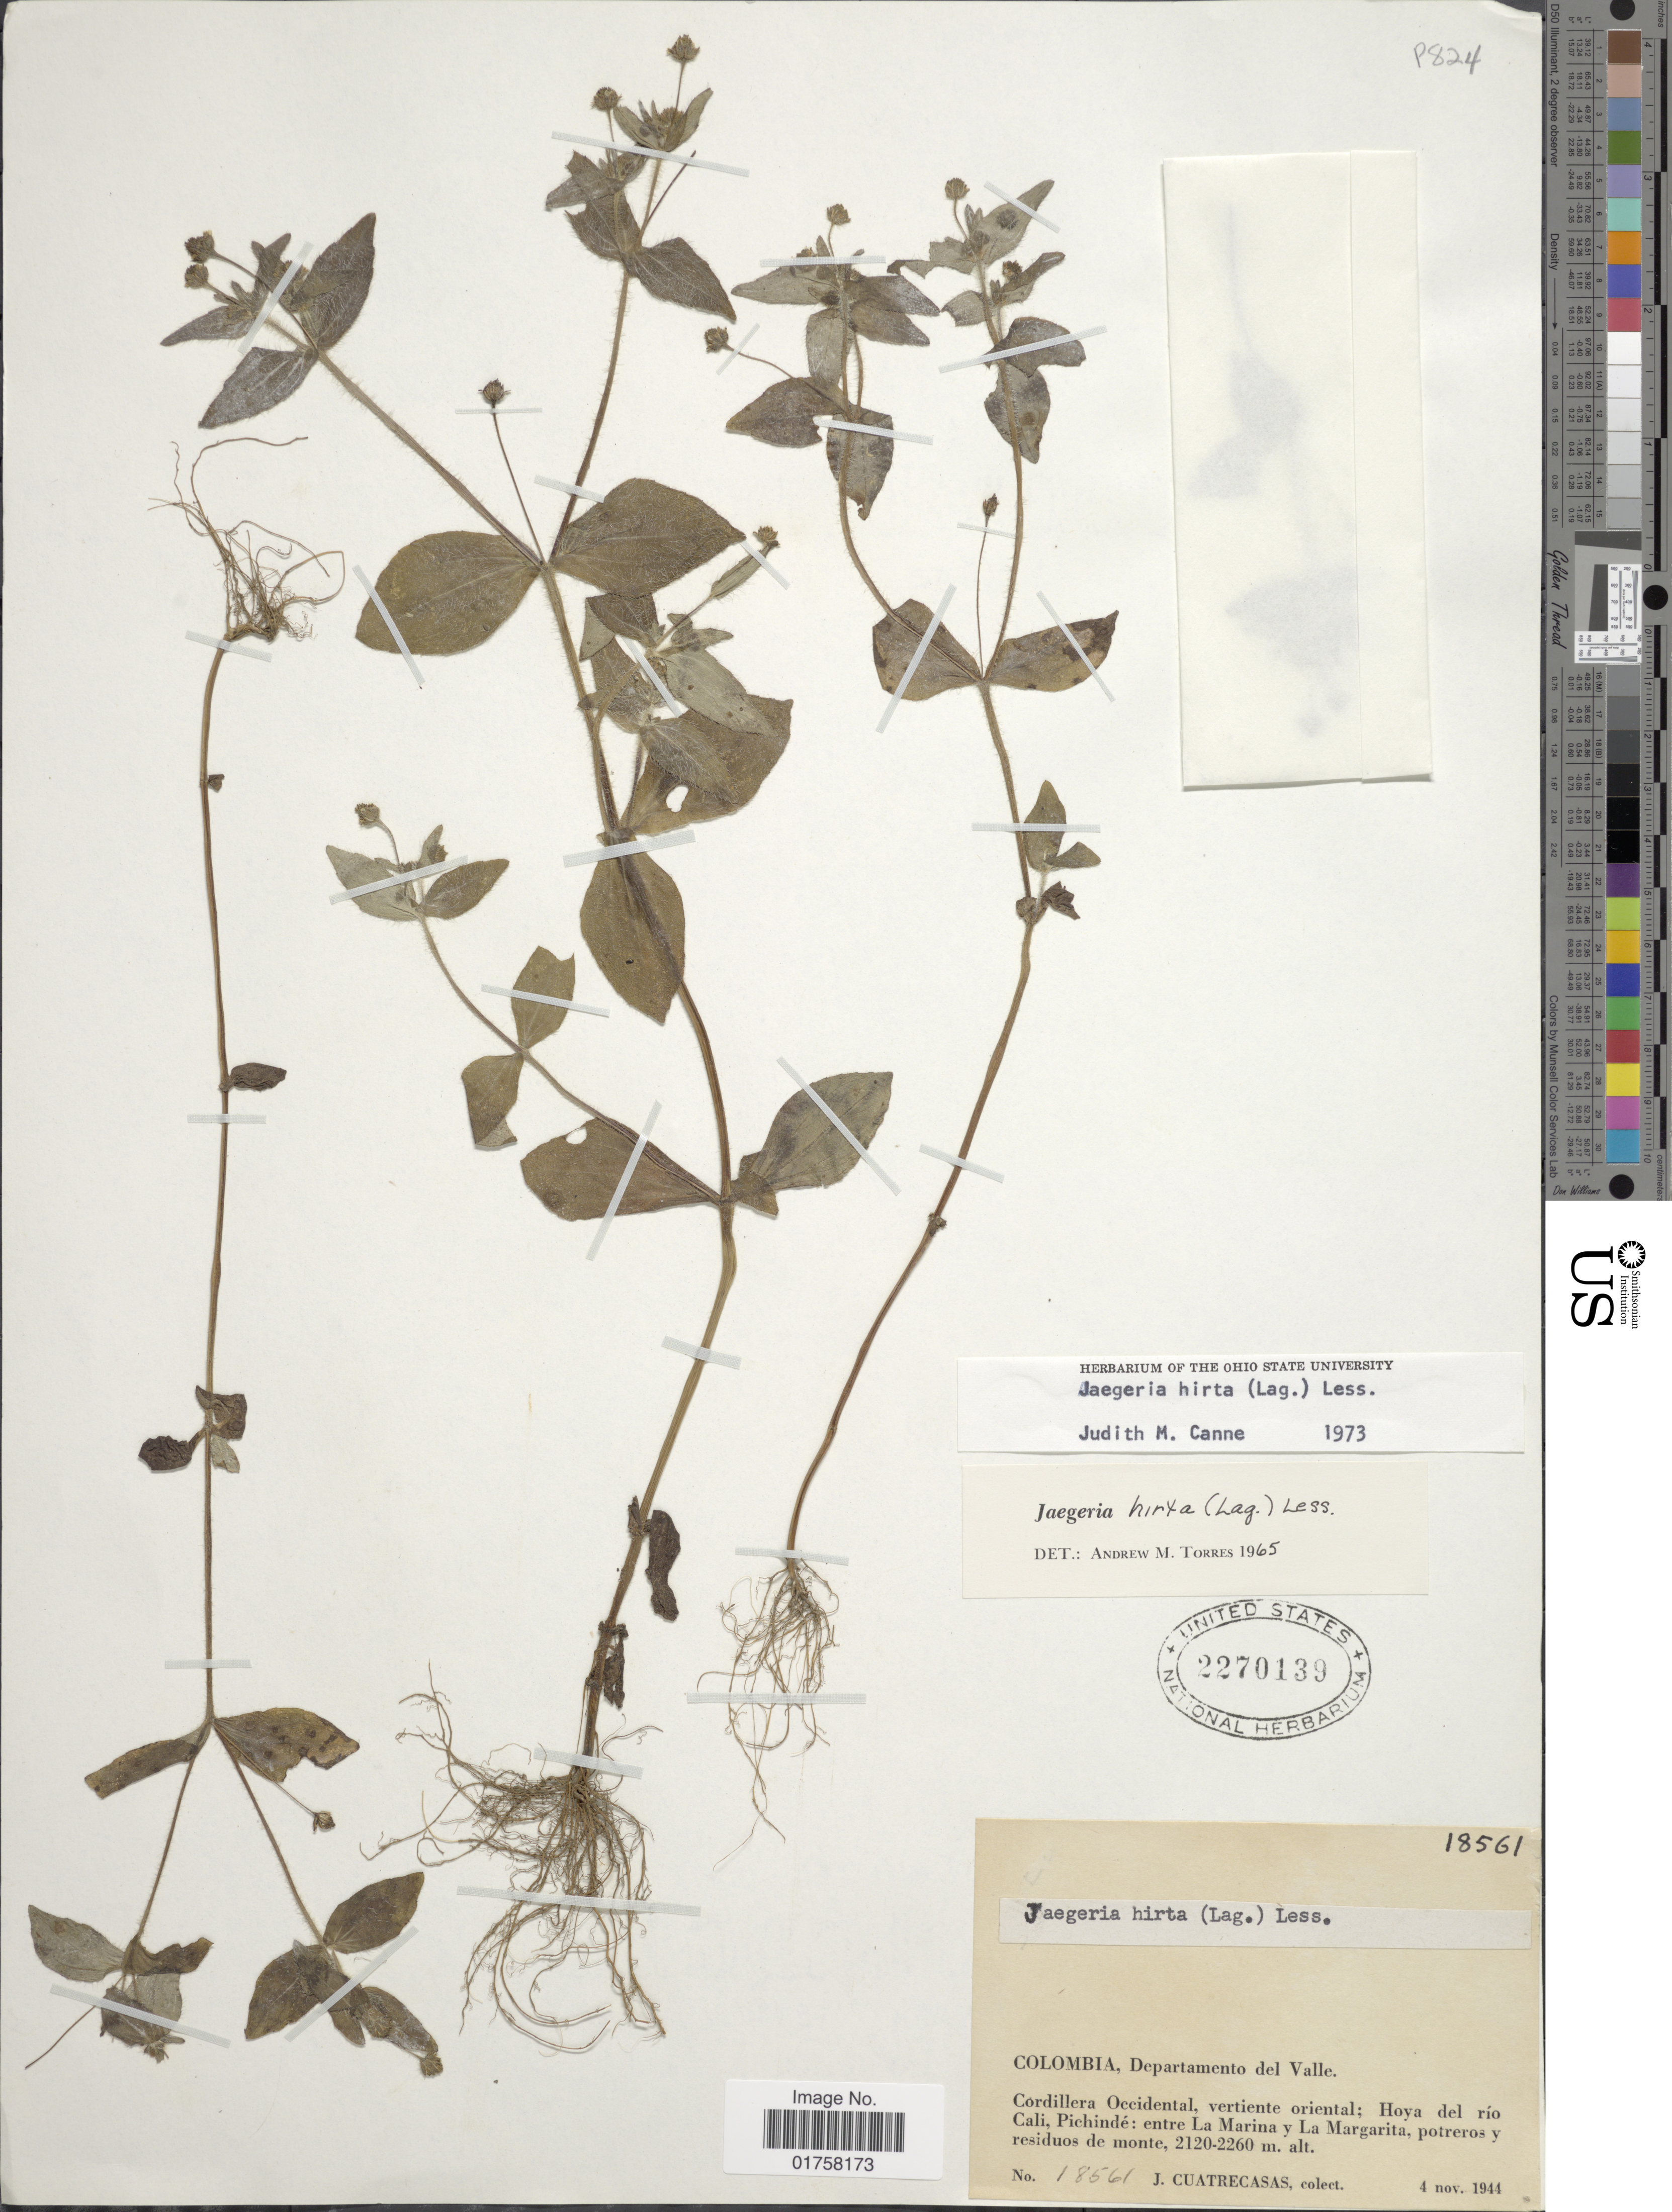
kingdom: Plantae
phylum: Tracheophyta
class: Magnoliopsida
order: Asterales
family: Asteraceae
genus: Jaegeria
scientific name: Jaegeria hirta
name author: (Lag.) Less.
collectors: J. Cuatrecasas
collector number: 18561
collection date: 1944-11-04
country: Colombia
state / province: Valle del Cauca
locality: Departamento del Valle. Cordillera Occidental, vertiente oriental; Hoya del río Cali, Pichindé: entre La Marina y La Margarita, potreros y residuos de monte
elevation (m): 2120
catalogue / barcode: US 2270139